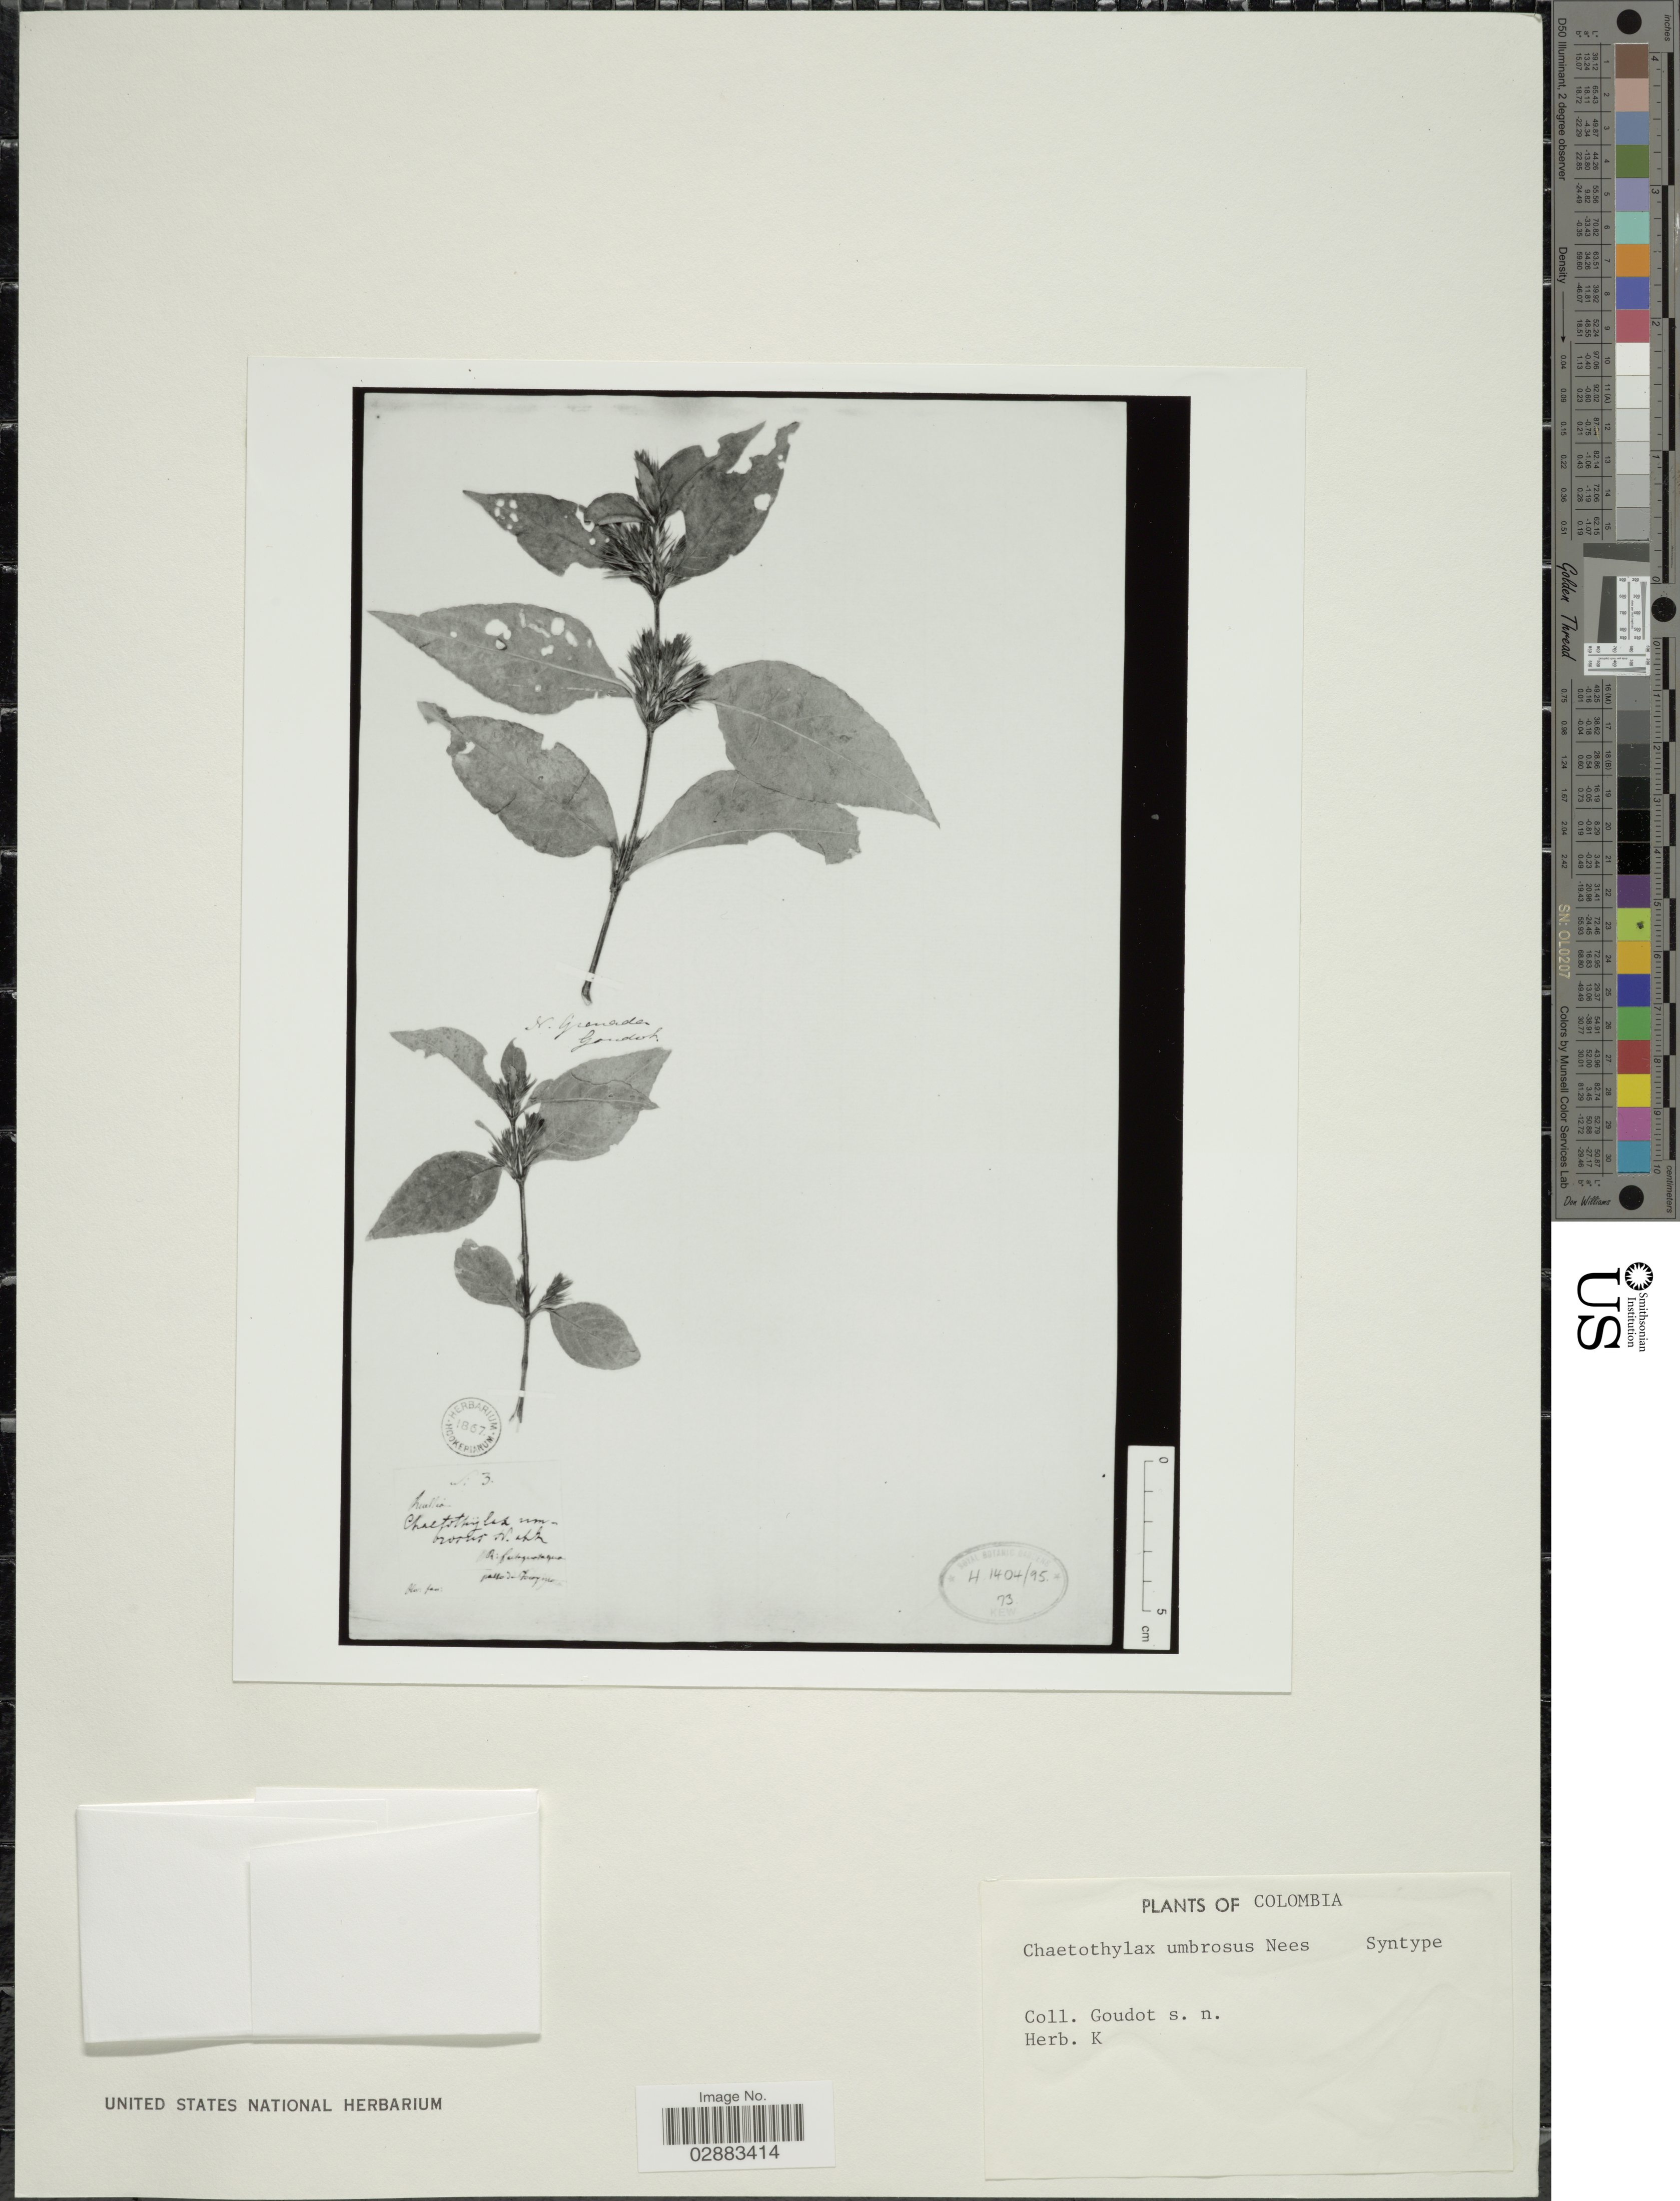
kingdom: Plantae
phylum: Tracheophyta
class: Magnoliopsida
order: Lamiales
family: Acanthaceae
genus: Chaetothylax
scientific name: Chaetothylax rothschuhii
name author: Lindau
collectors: -. Goudot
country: Colombia